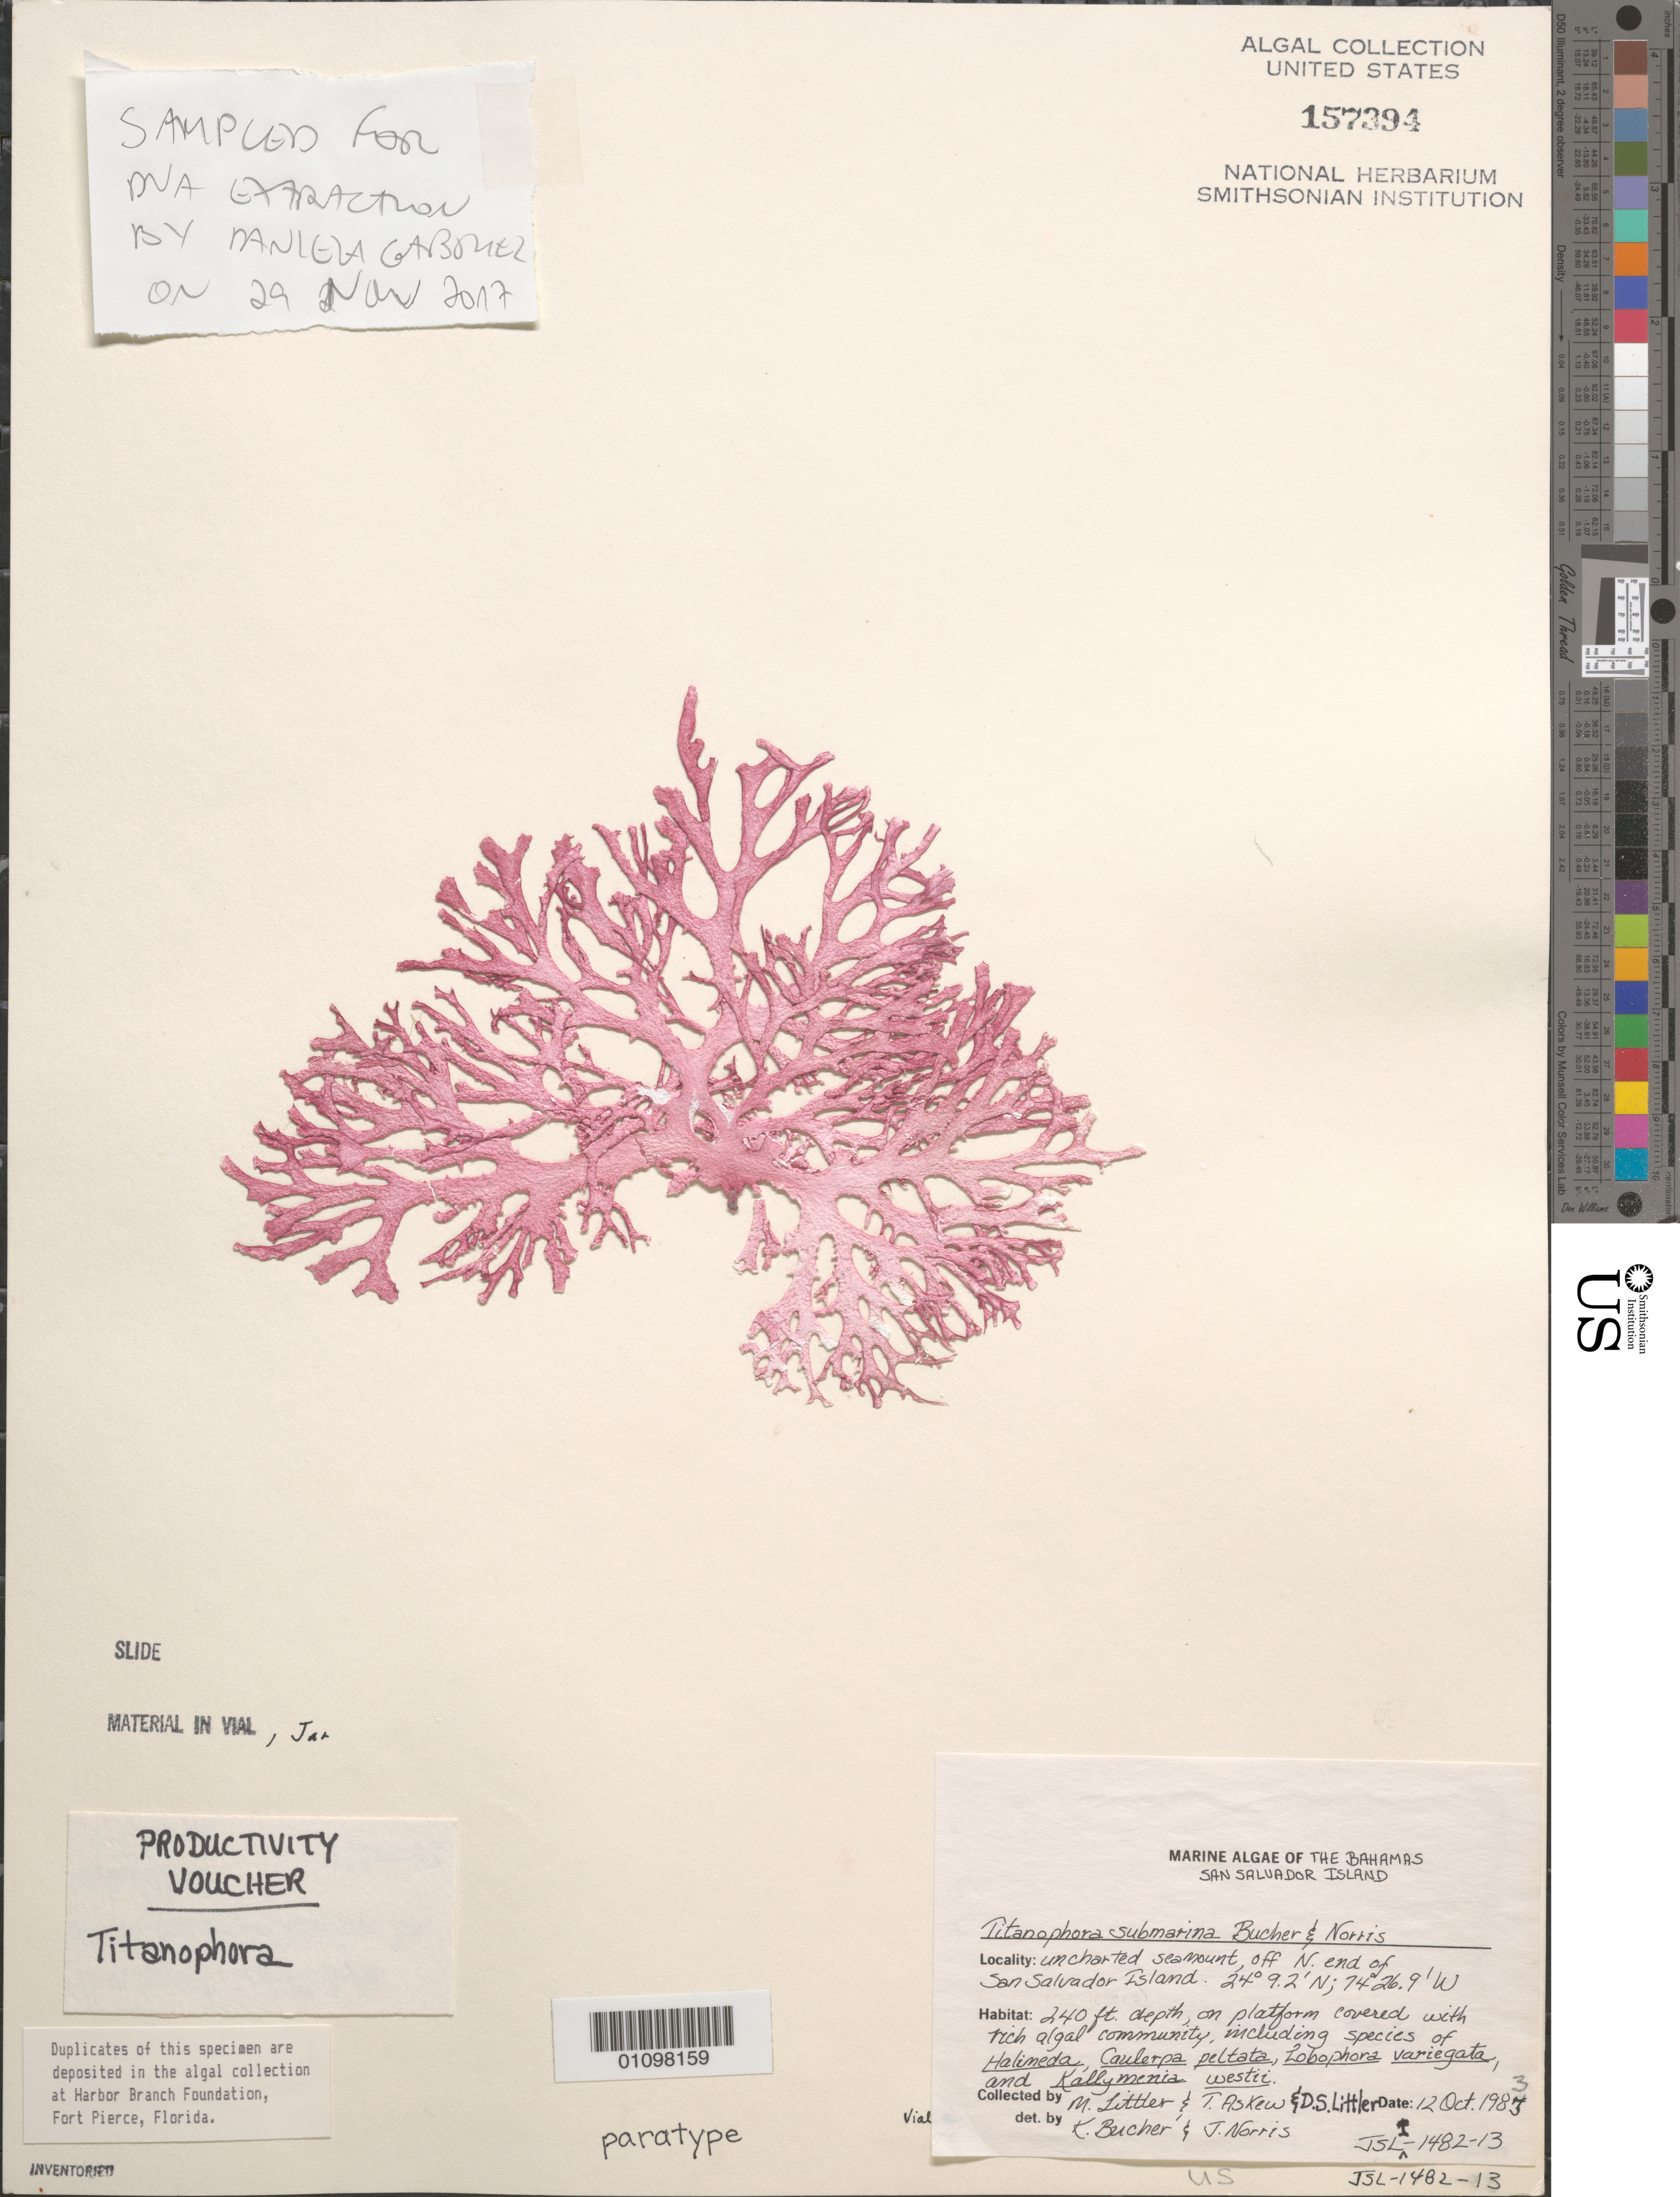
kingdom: Plantae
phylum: Rhodophyta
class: Florideophyceae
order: Nemastomatales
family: Schizymeniaceae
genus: Titanophora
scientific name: Titanophora submarina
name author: K.E. Bucher & J.N. Norris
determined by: Bucher, K. E.; Norris, J. N.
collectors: M. M. Littler, T. Askew & D. S. Littler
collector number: JSLI-1482-13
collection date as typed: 12 Oct 1983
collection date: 1983-10-12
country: Bahamas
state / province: San Salvador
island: San Salvador Island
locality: Uncharted seamount off north end of San Salvador Island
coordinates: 24 9.2'N, 74 26.9'W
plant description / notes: Paratype; productivity voucher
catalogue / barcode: US 157394